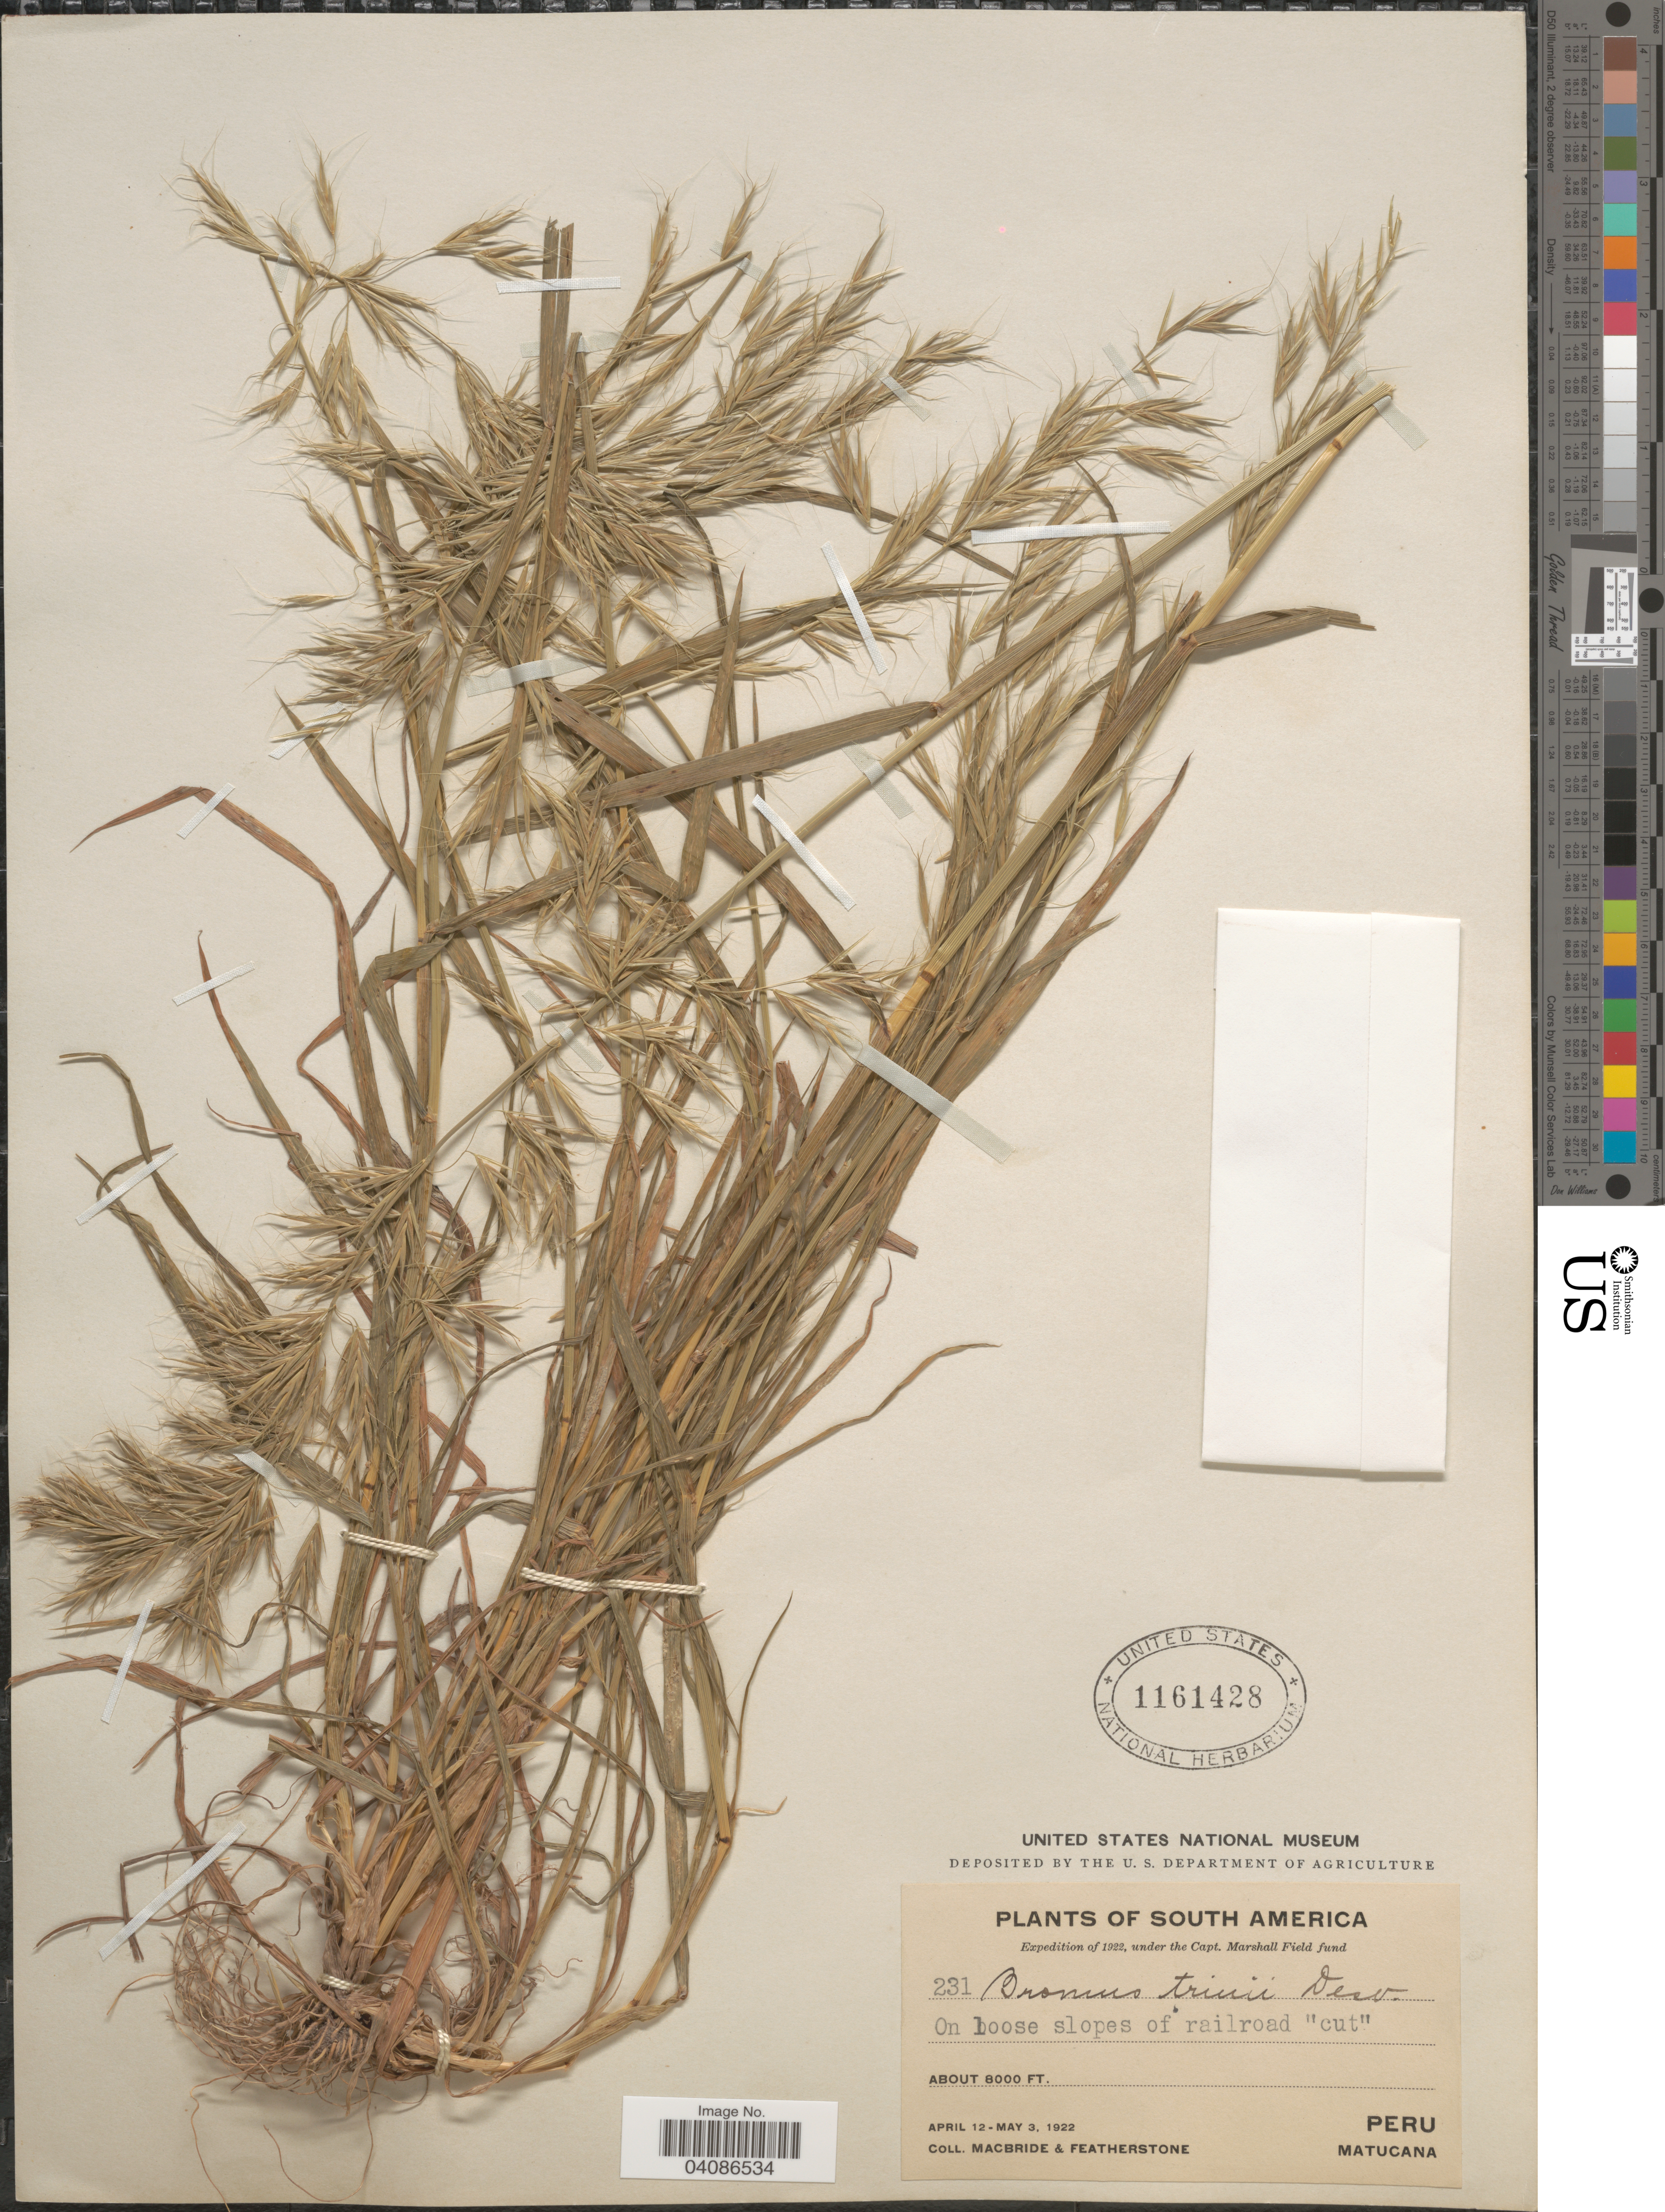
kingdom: Plantae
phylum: Tracheophyta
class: Liliopsida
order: Poales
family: Poaceae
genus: Bromus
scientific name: Bromus berteroanus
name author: Colla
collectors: Macbride, -- & -. Featherstone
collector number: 231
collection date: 1922-04-12/1922-05-03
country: Peru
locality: Expedition of 1922, under the Capt. Marshall Field fund. On loose slopes of railroad "cut". Matucana.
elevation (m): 2438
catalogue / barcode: US 1161428